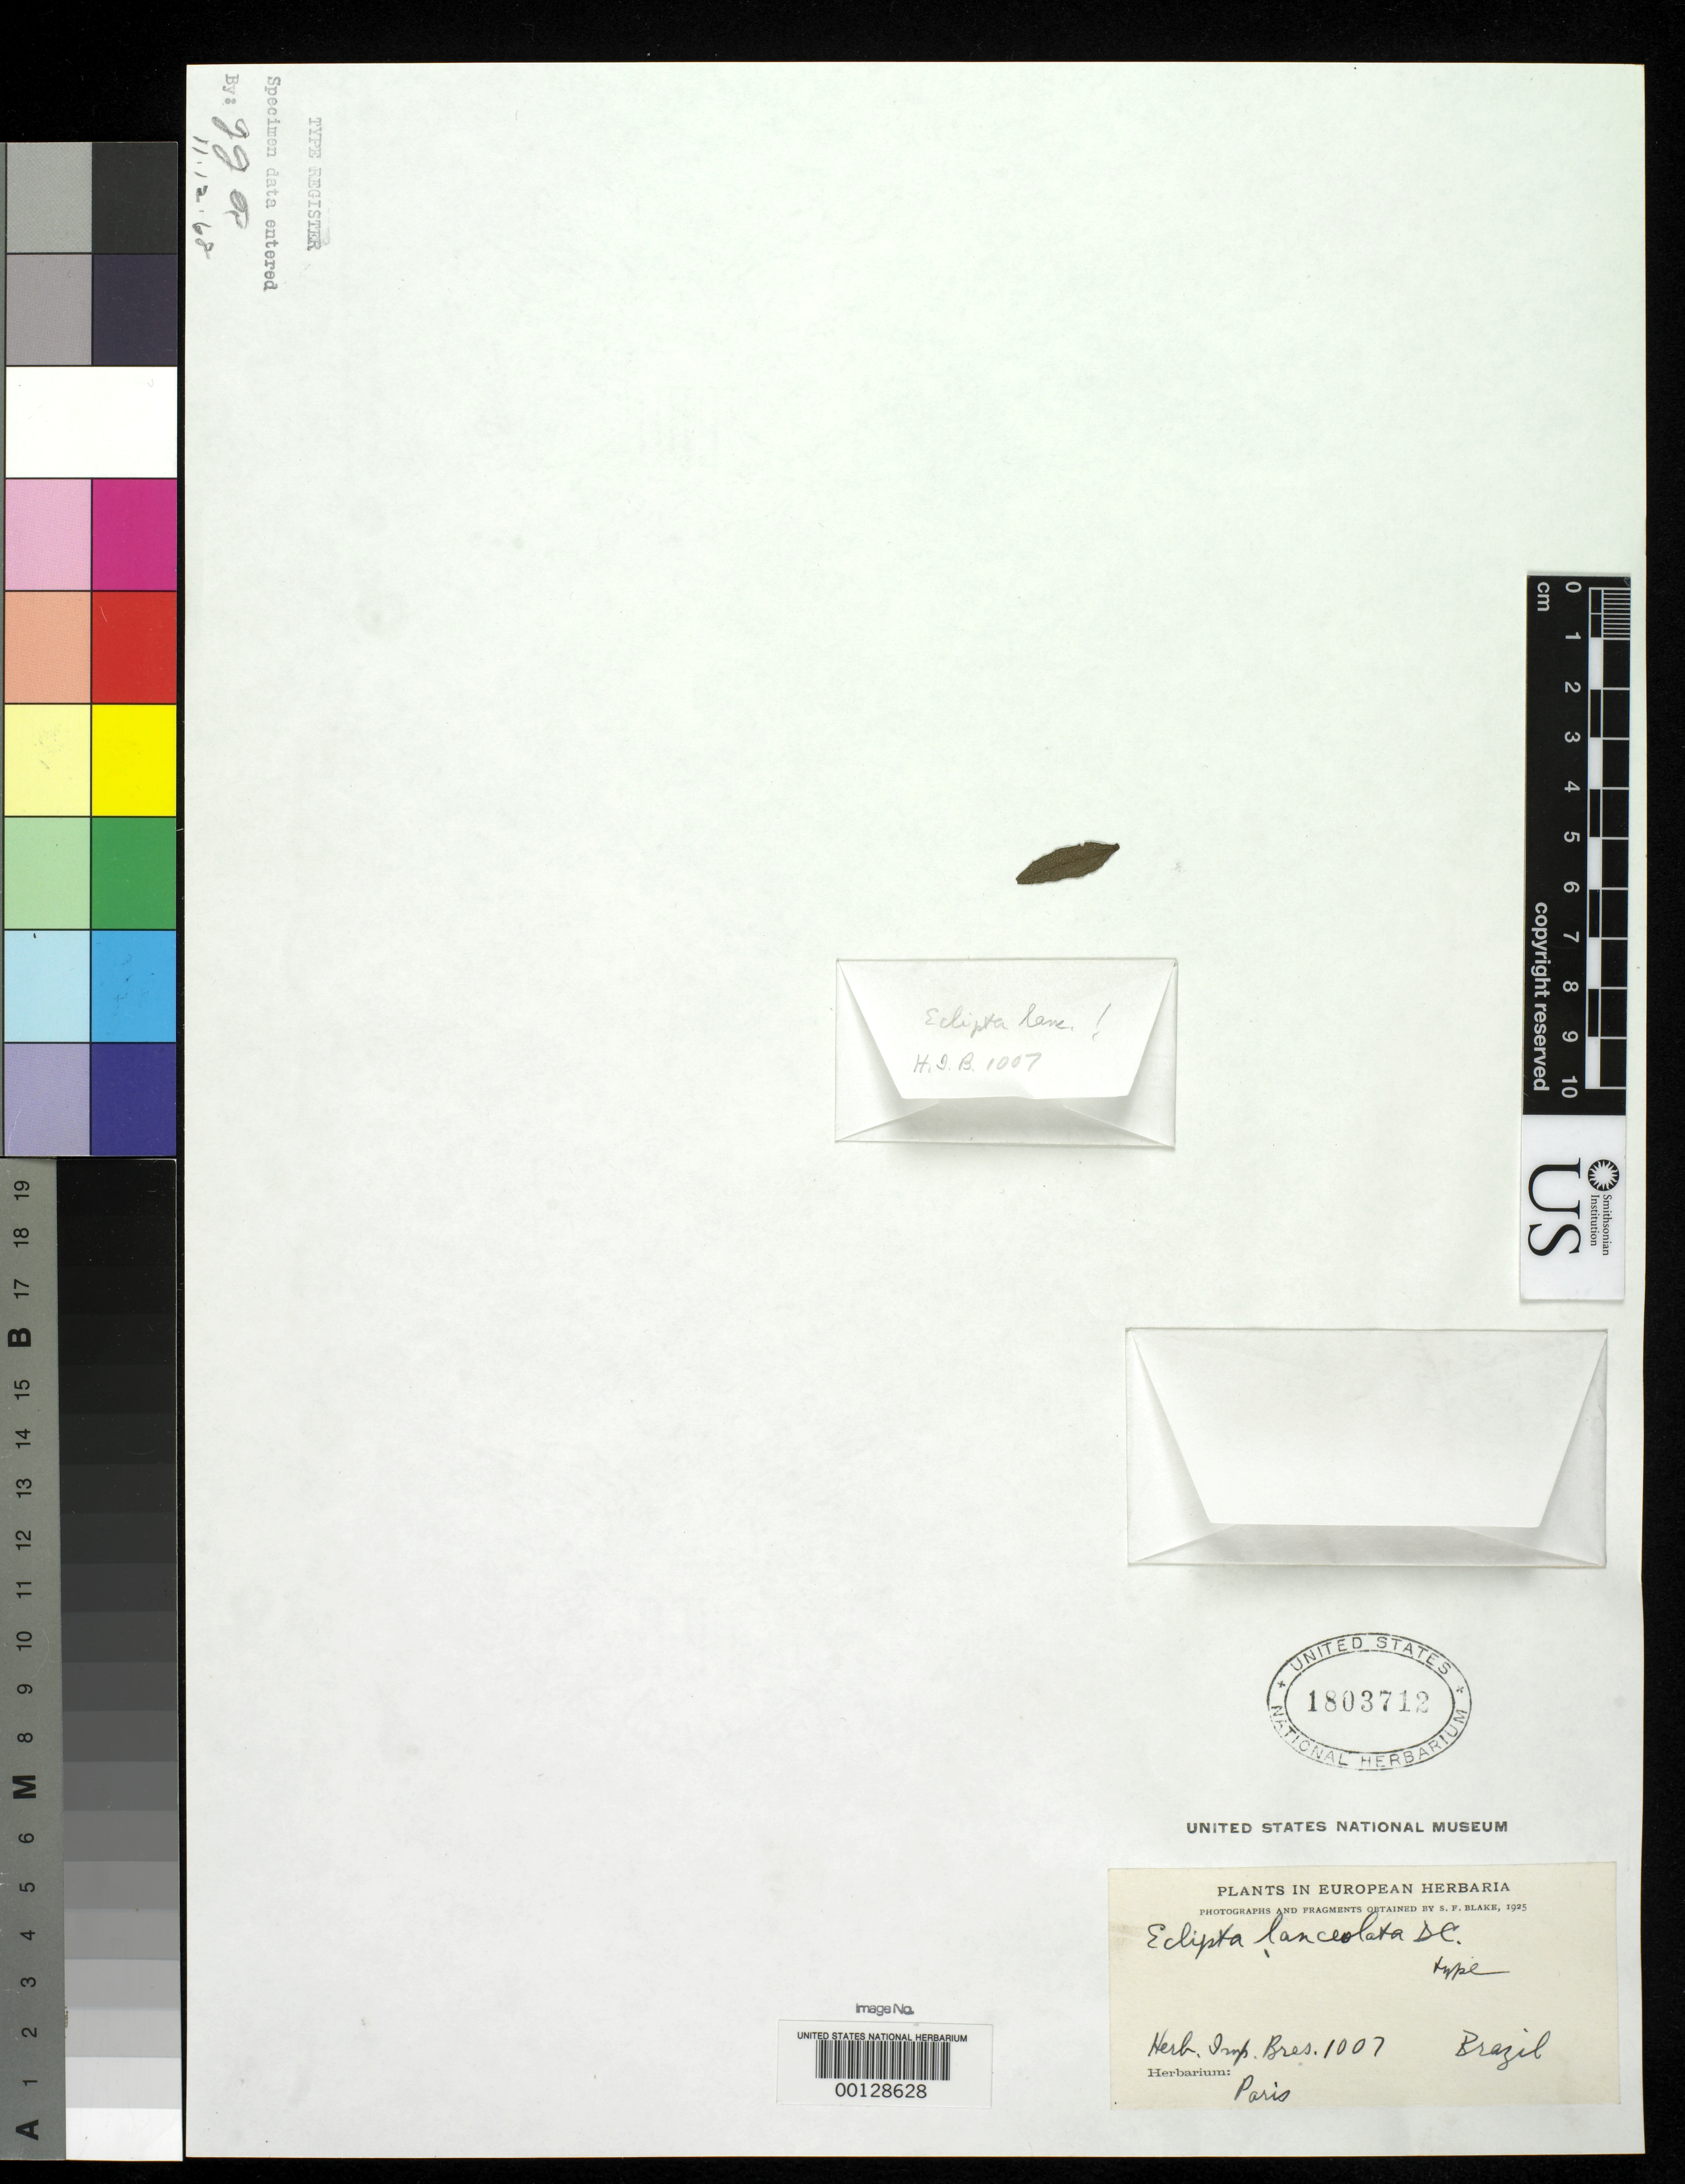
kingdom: Plantae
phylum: Tracheophyta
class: Magnoliopsida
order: Asterales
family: Asteraceae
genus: Eclipta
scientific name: Eclipta lanceolata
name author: DC. & Duby in DC.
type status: Type Fragment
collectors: S. Blake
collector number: Herb. Mus. Imp. Bres.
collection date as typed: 1925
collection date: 1925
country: Brazil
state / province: Minas Gerais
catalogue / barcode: US 1803712